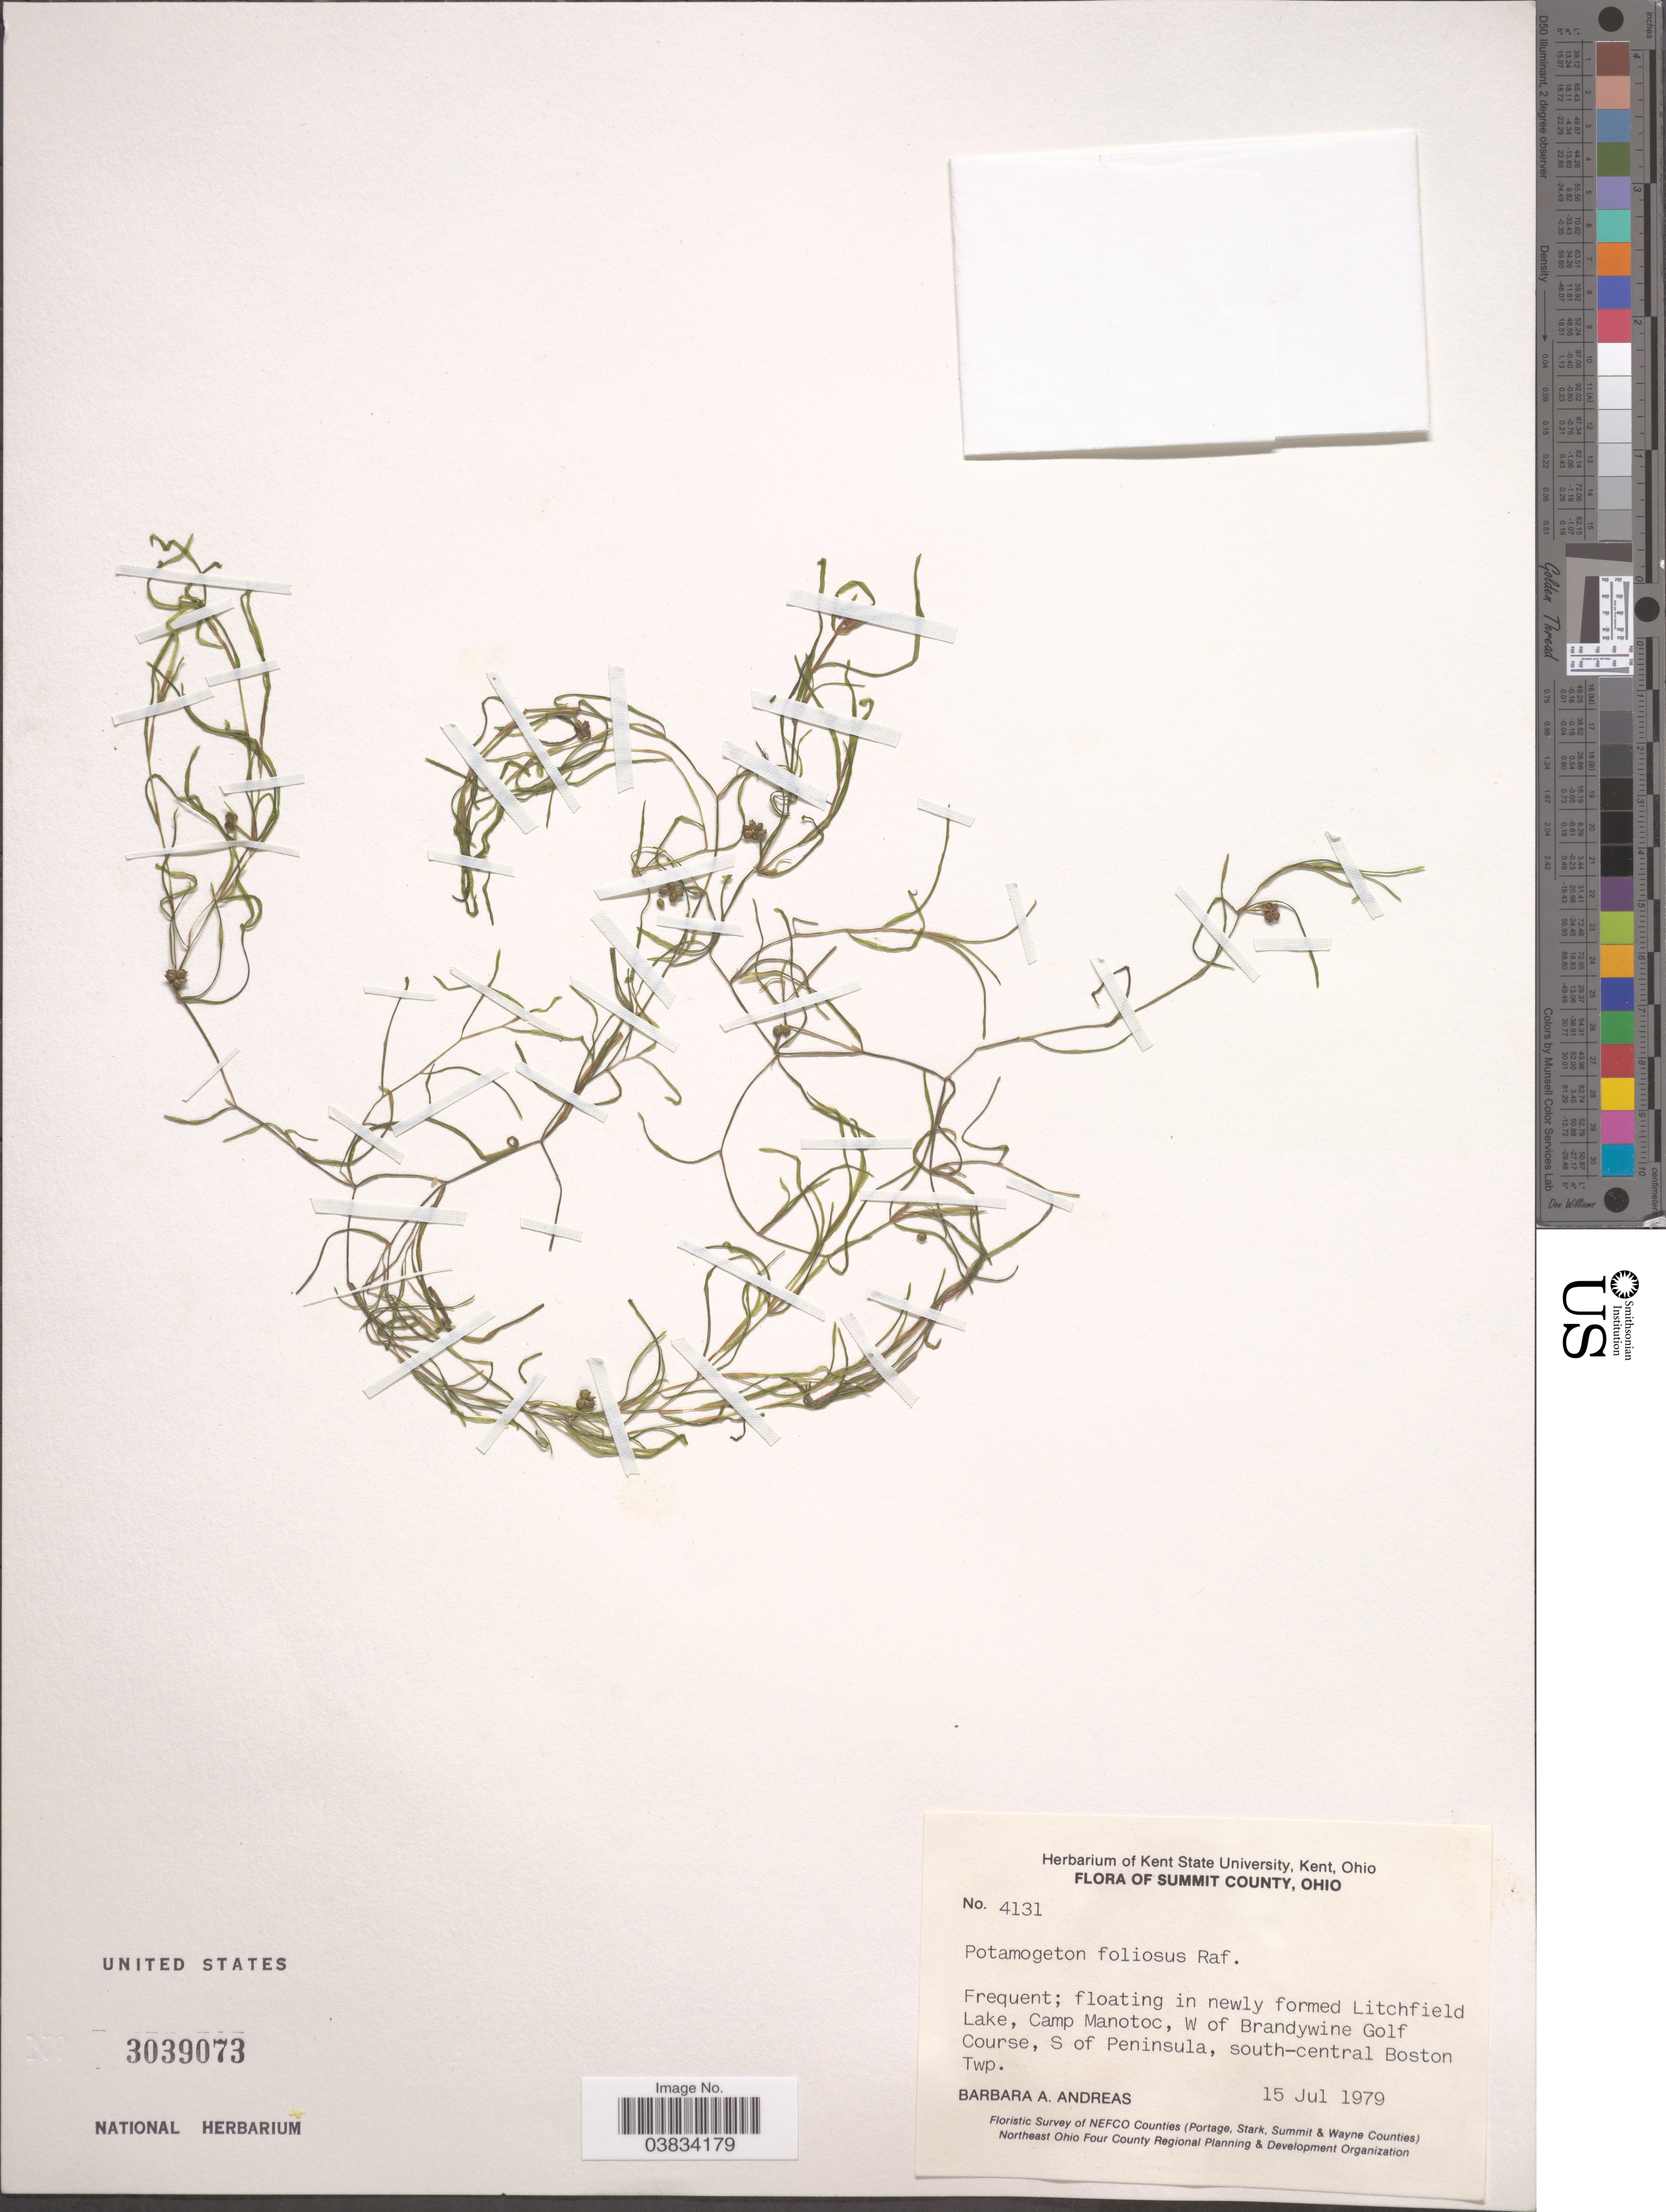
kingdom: Plantae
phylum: Tracheophyta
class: Liliopsida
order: Alismatales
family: Potamogetonaceae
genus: Potamogeton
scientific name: Potamogeton foliosus var. foliosus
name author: Raf.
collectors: B. A. Andreas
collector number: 4131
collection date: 1979-07-15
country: United States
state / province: Ohio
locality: Summit County. Floating in newly formed Litchfield Lake, Camp Manotoc, W of Brandywine Golf Course, S of Peninsula, south-central Boston Twp.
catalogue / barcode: US 3039073